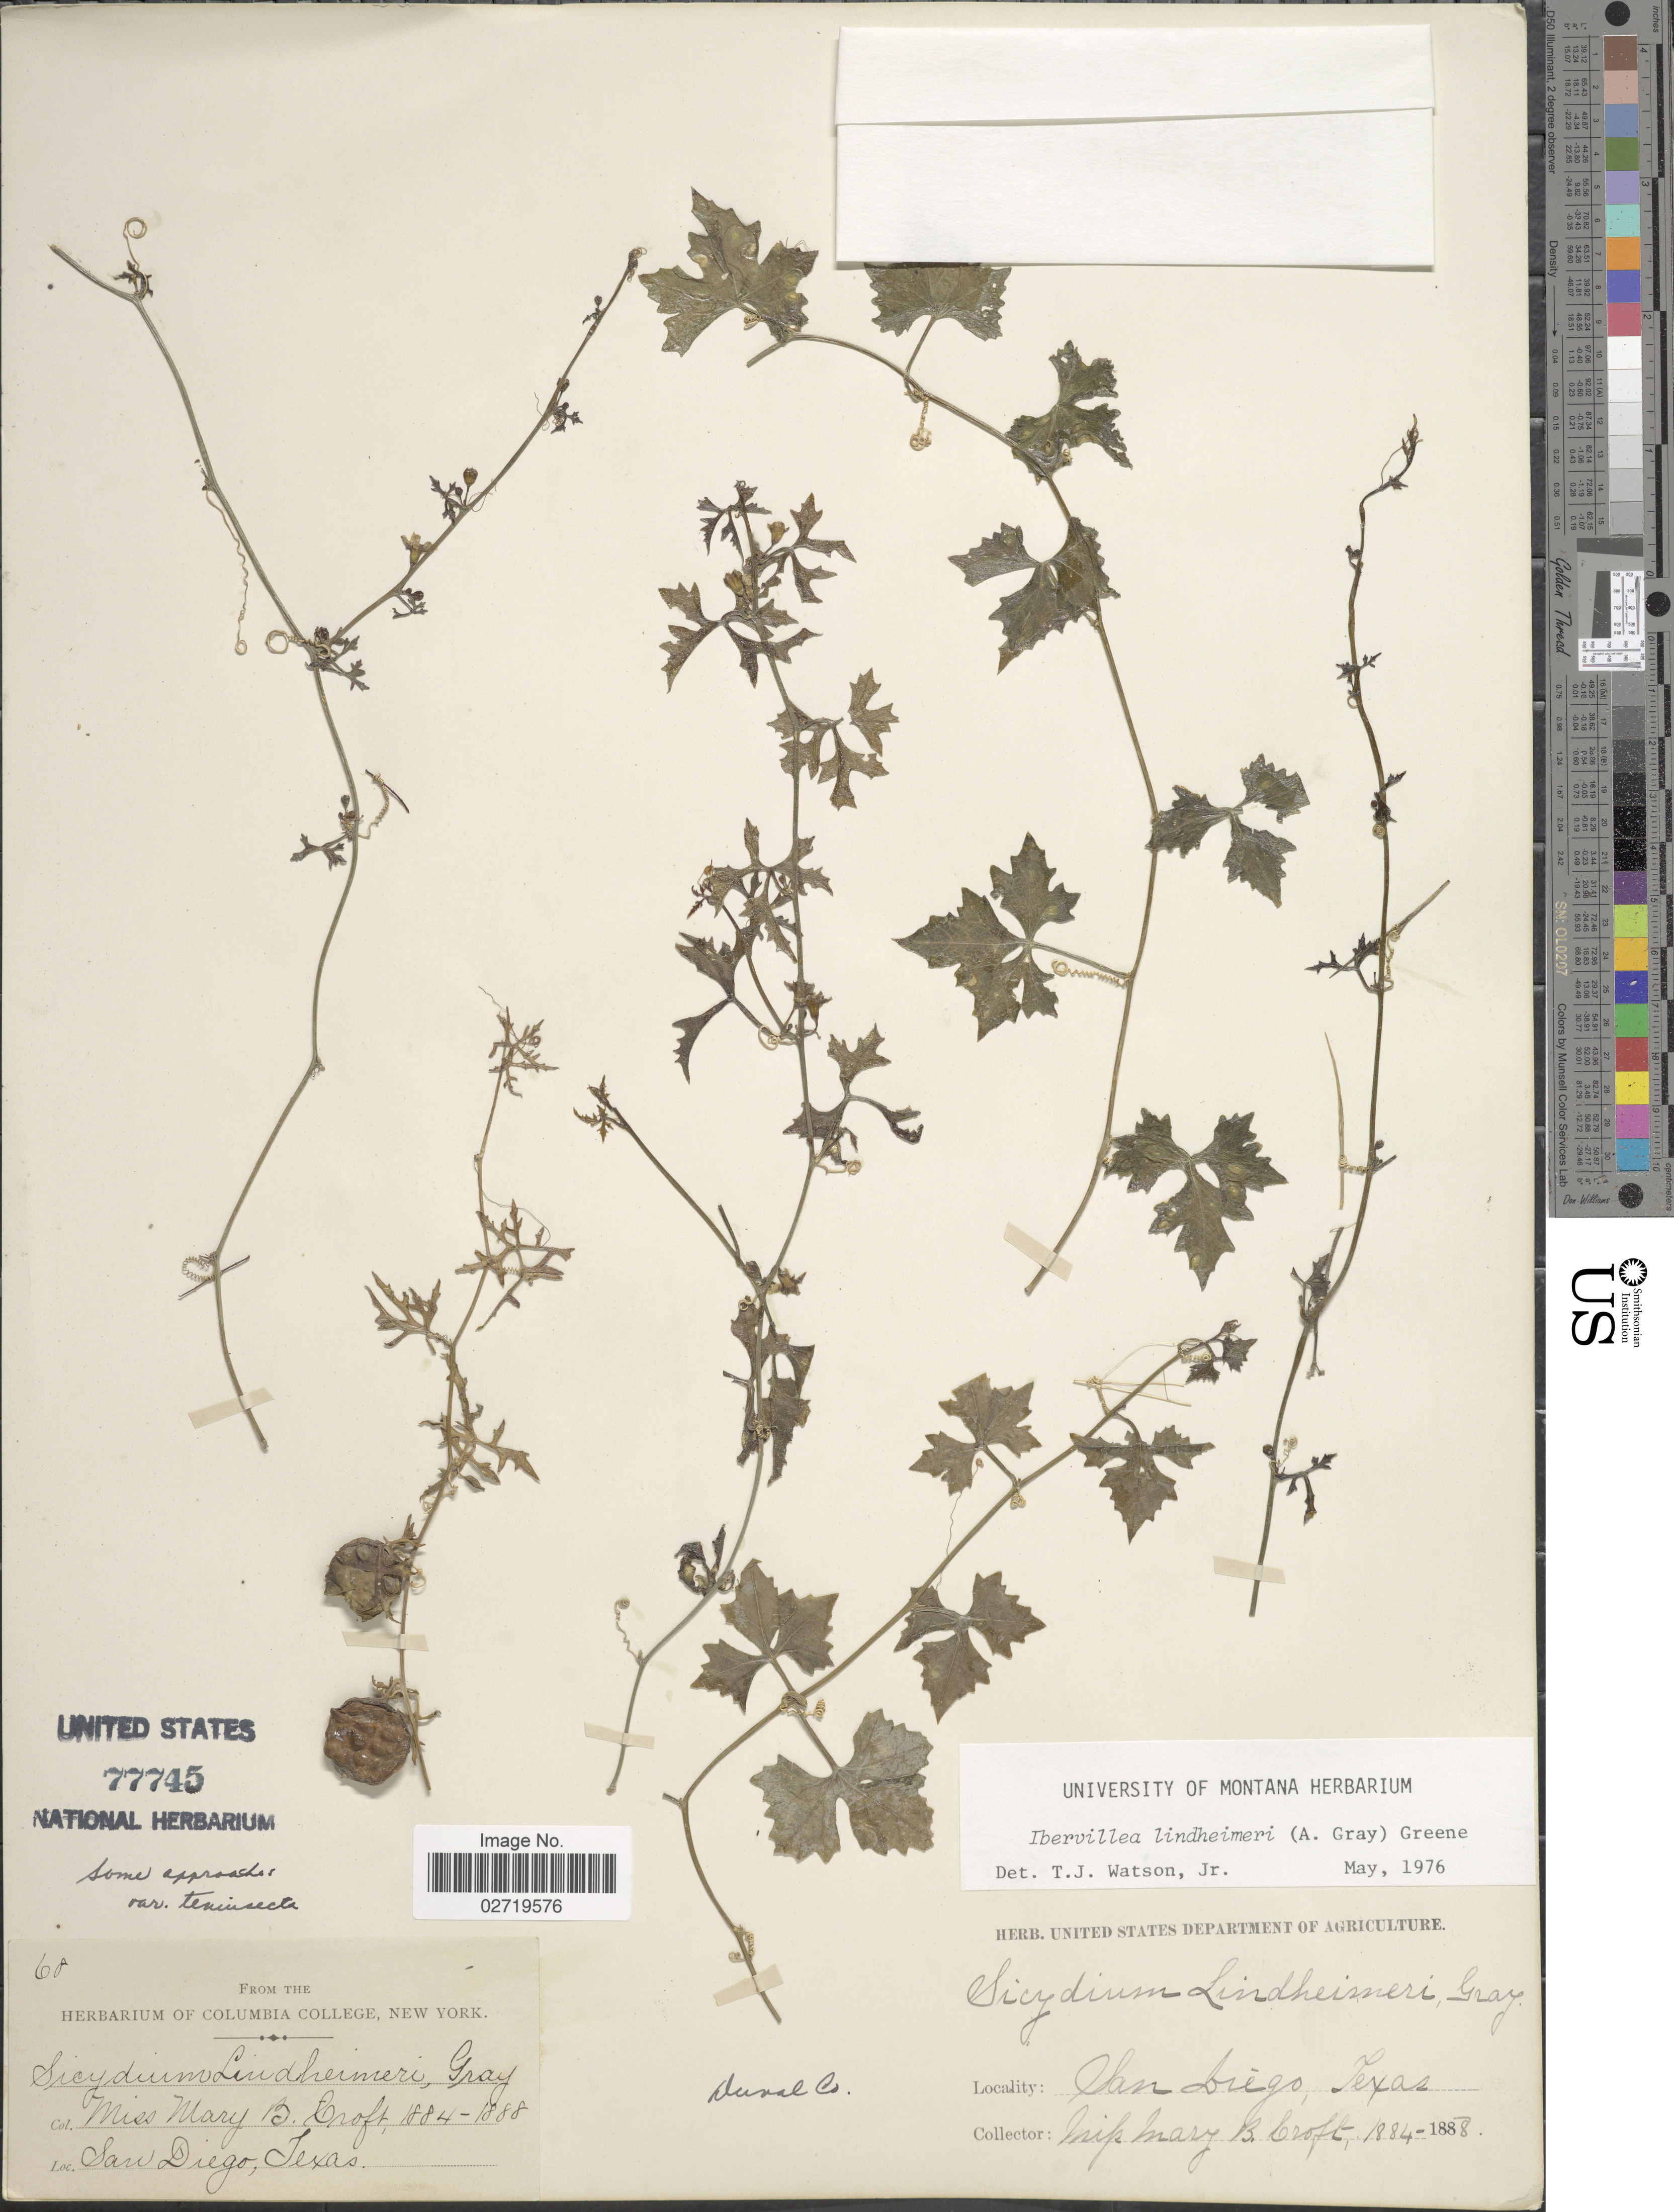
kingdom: Plantae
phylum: Tracheophyta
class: Magnoliopsida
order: Cucurbitales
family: Cucurbitaceae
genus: Ibervillea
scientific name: Ibervillea lindheimeri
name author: (A. Gray) Greene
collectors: M. Croft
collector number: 68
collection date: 1884/1888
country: United States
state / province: Texas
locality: San Diego, Duval Co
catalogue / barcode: US 77745